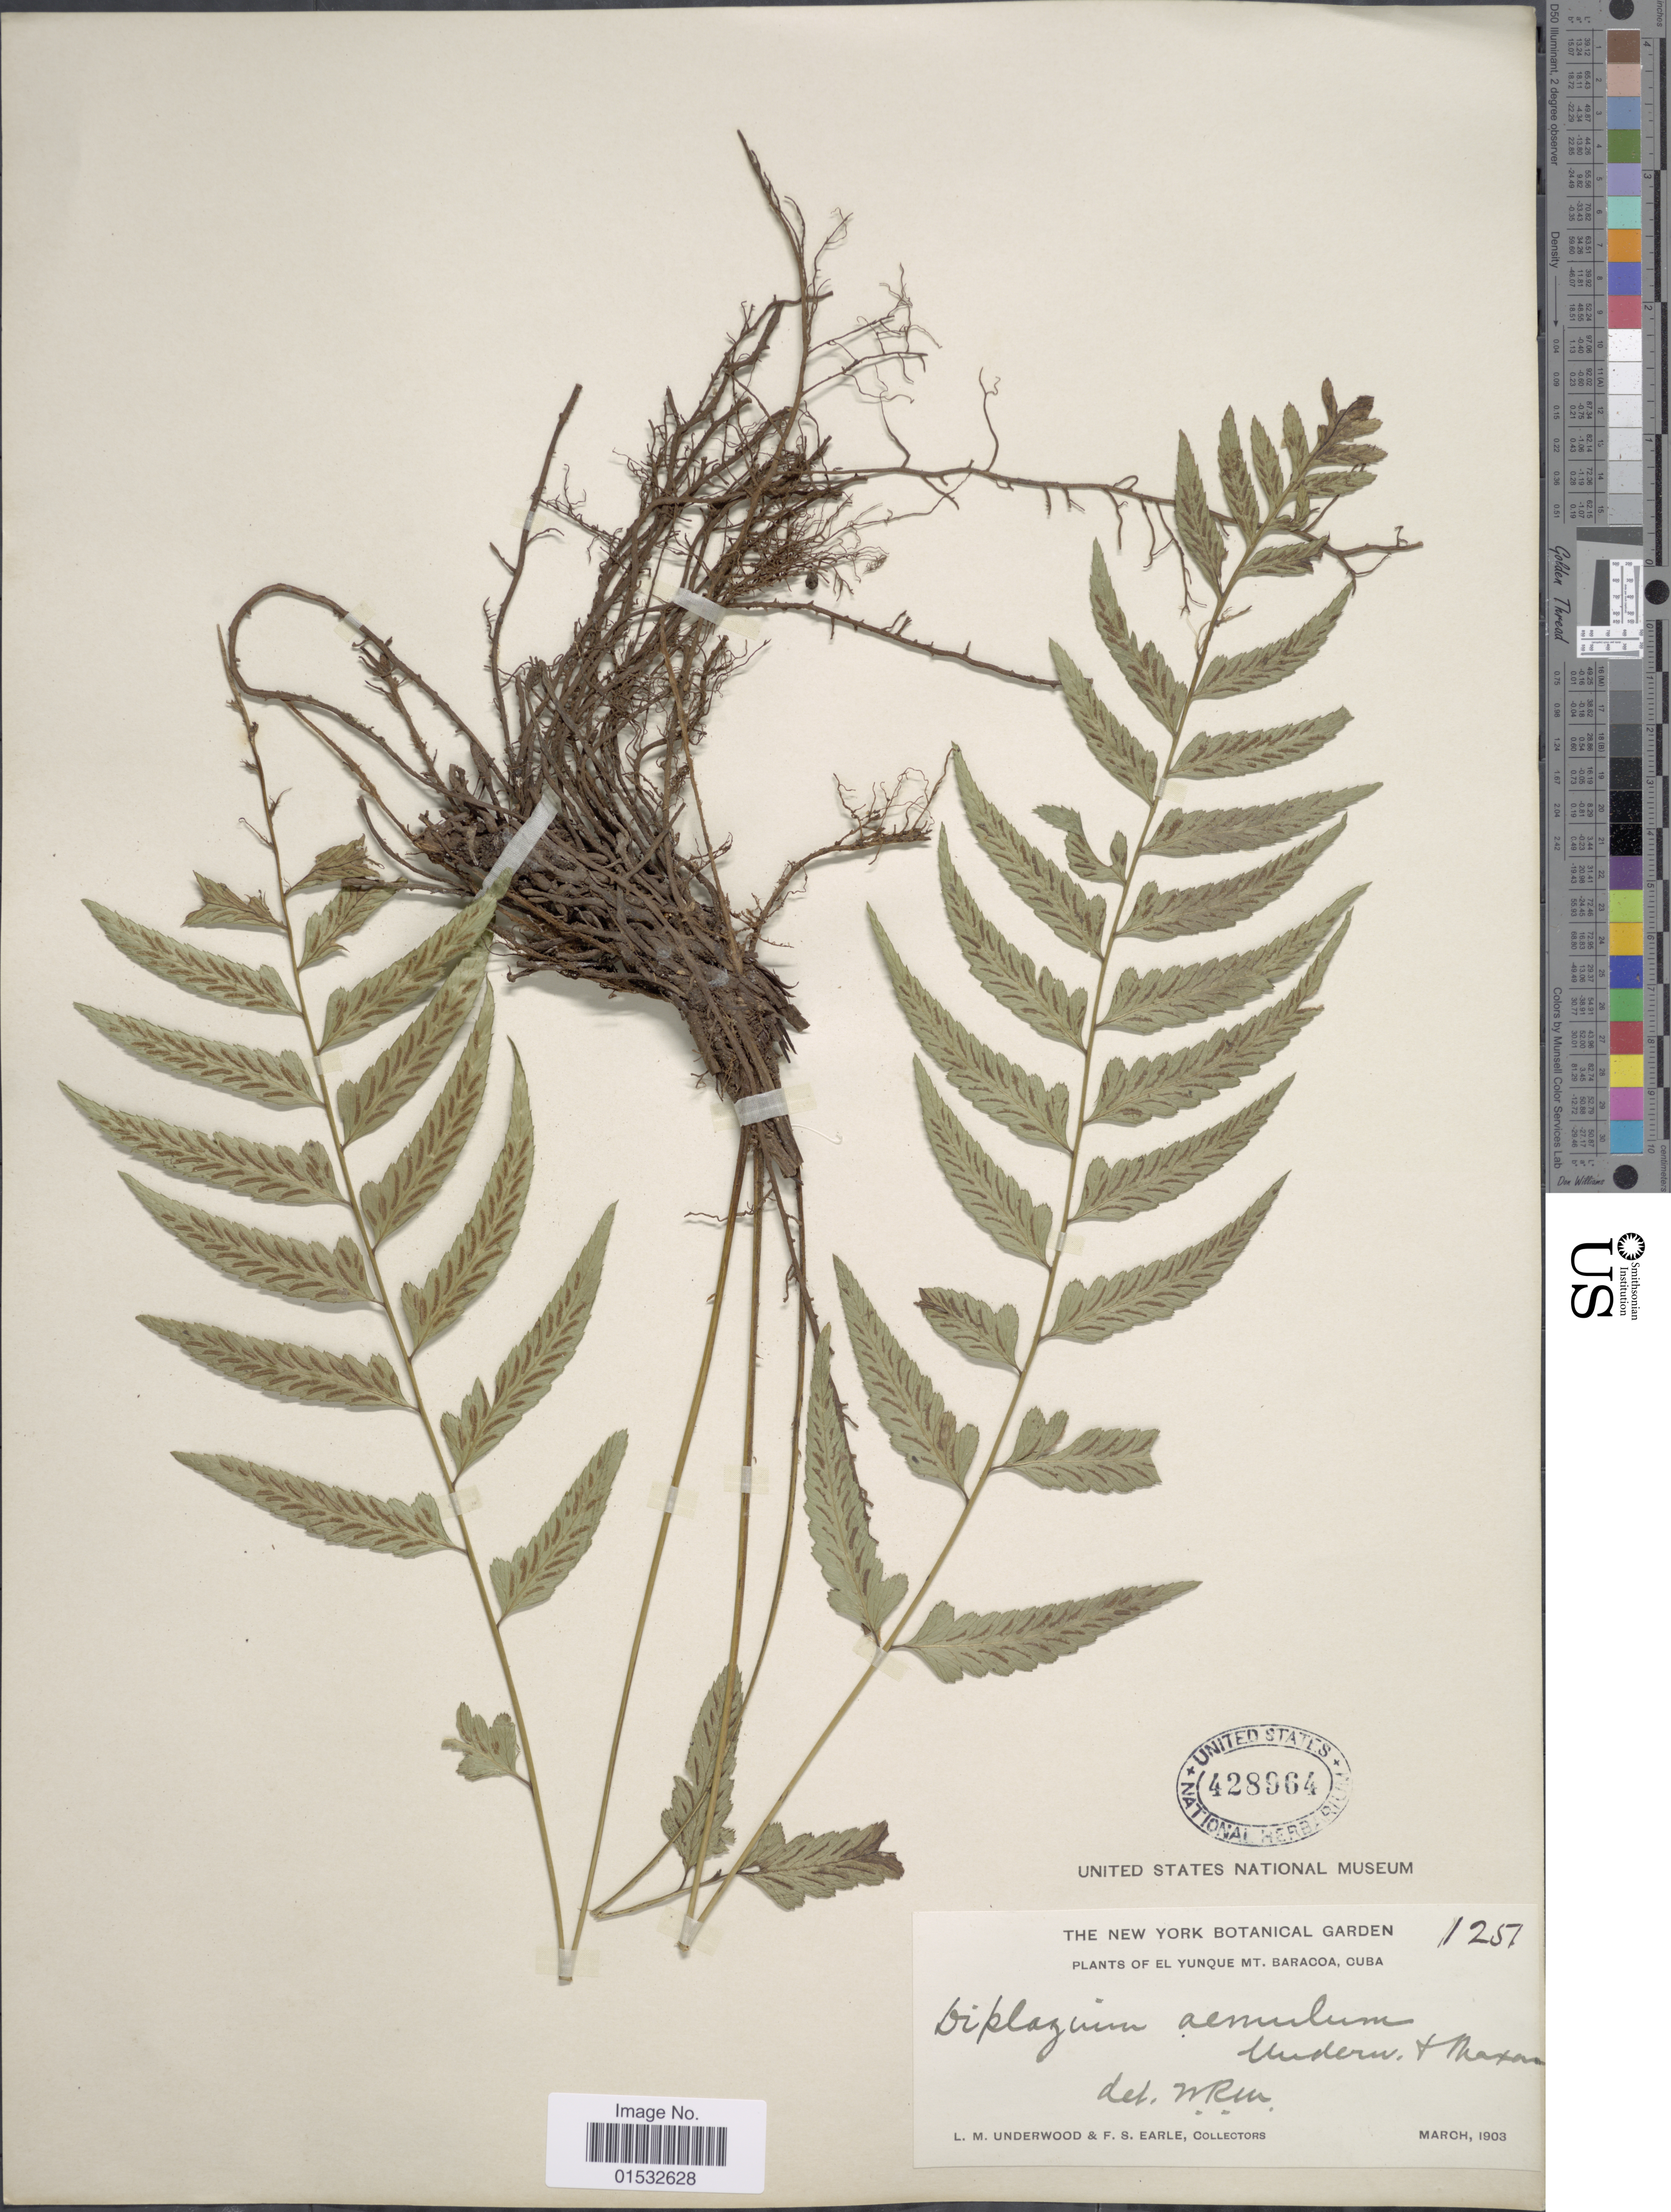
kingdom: Plantae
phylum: Tracheophyta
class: Polypodiopsida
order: Polypodiales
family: Athyriaceae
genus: Diplazium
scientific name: Diplazium cristatum x D. unilobum (Poir.) Hieron.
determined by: Sánchez, C.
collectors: L. M. Underwood & F. S. Earle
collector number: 1251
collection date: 1903-03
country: Cuba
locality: El Yunque Mt. Baracoa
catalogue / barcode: US 428964